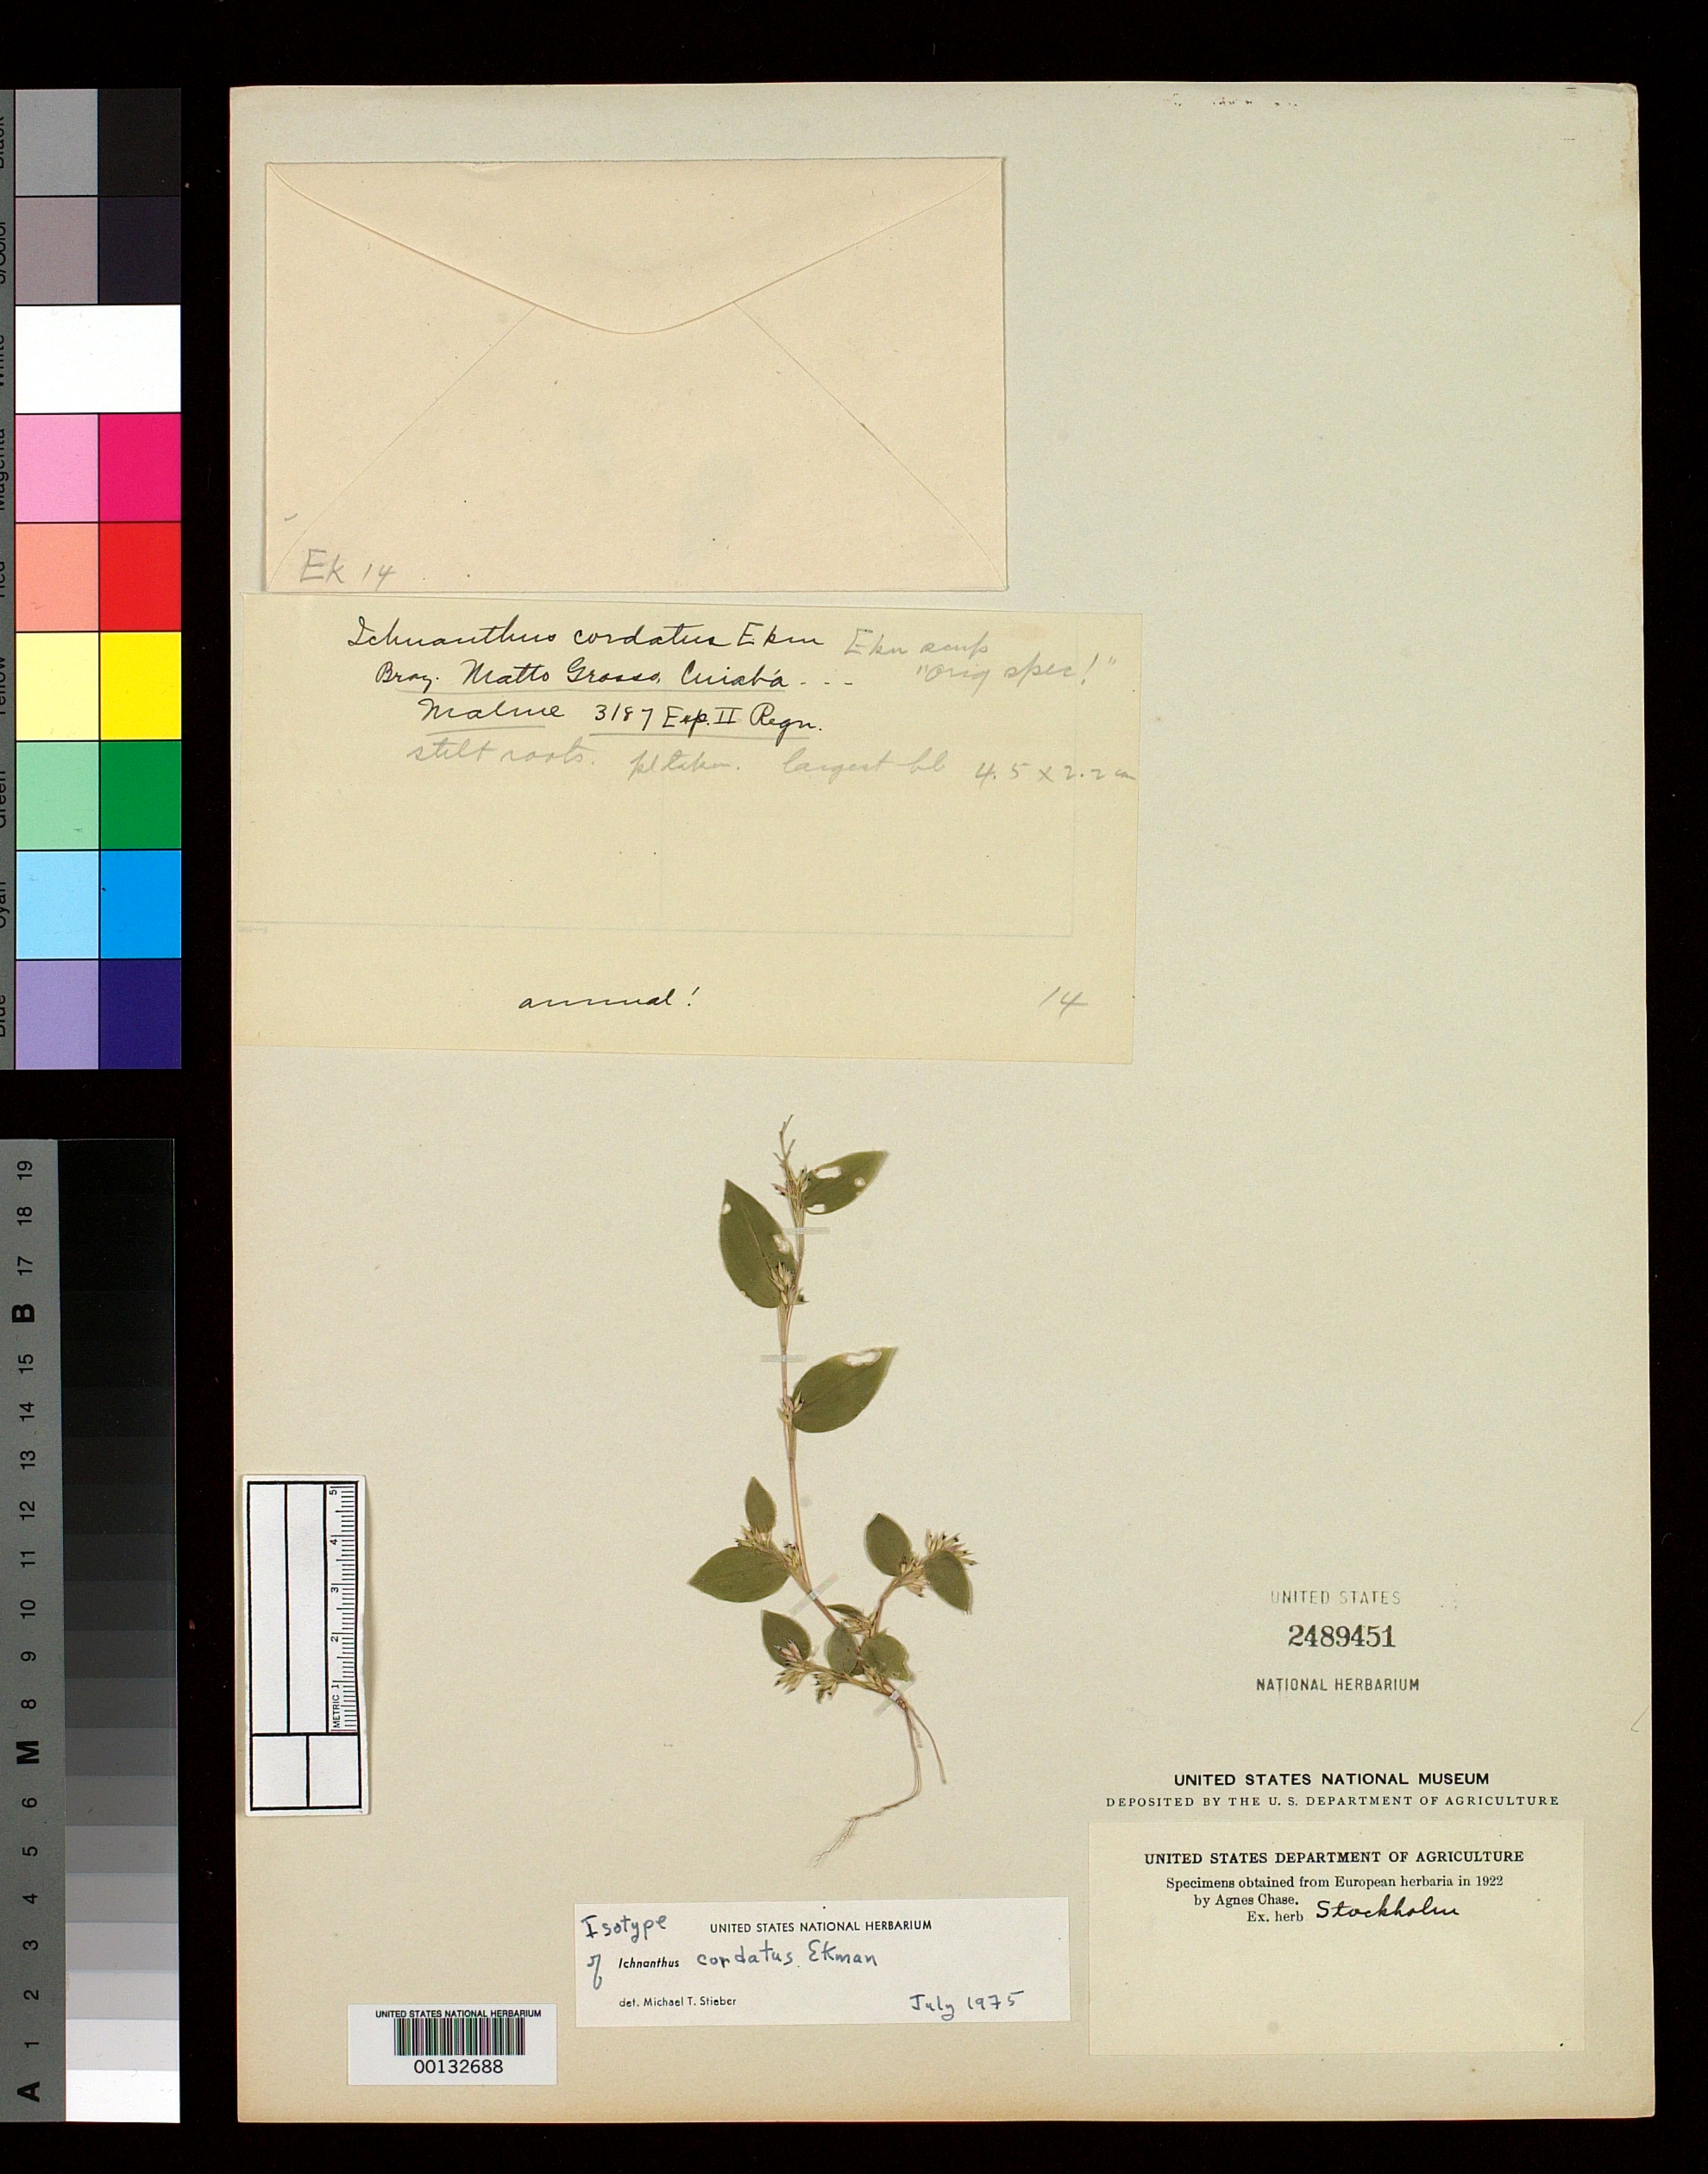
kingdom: Plantae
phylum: Tracheophyta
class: Liliopsida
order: Poales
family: Poaceae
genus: Ichnanthus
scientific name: Ichnanthus cordatus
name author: Ekman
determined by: Stieber, M. T.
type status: Isotype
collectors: G. O. A. Malme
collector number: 3187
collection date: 1903-04-29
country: Brazil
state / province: Mato Grosso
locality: Cuyabá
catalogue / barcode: US 2489451